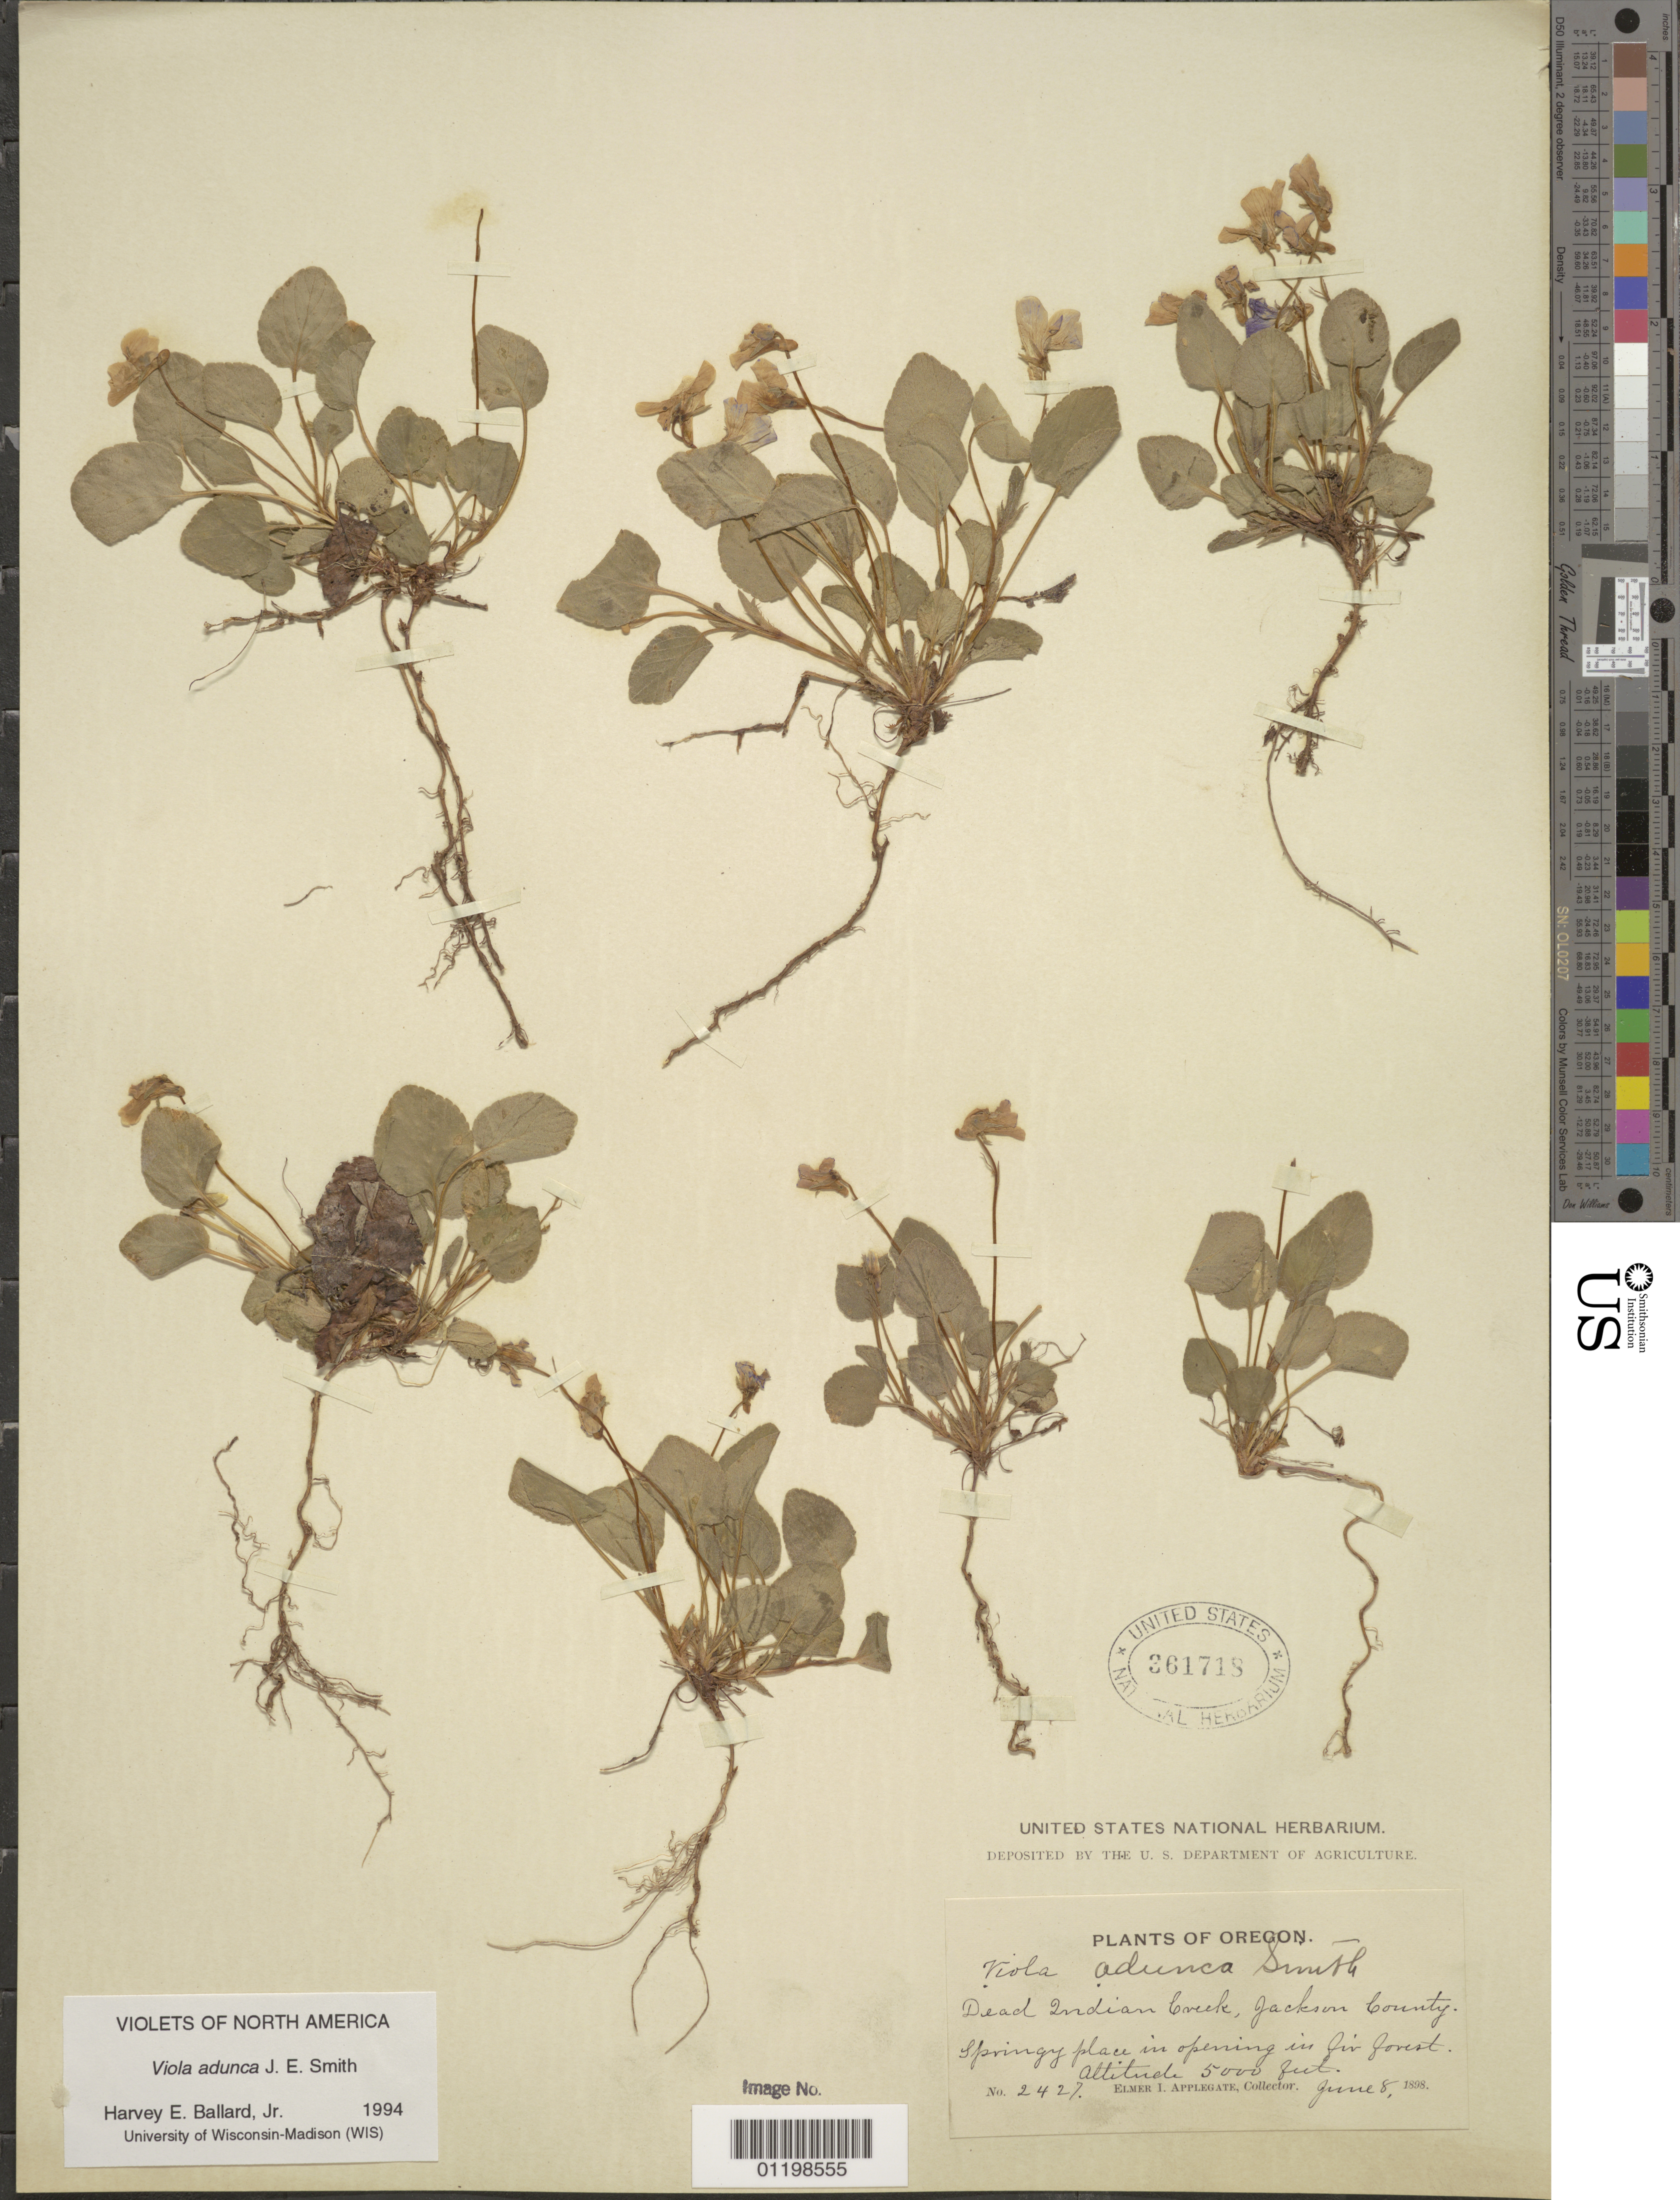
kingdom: Plantae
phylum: Tracheophyta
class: Magnoliopsida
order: Malpighiales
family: Violaceae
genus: Viola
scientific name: Viola adunca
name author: Sm.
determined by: Ballard, Harvey E.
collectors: E. I. Applegate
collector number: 2427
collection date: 1898-06-08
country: United States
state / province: Oregon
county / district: Jackson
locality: Dead Indian Creek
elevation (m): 1524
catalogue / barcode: US 361718